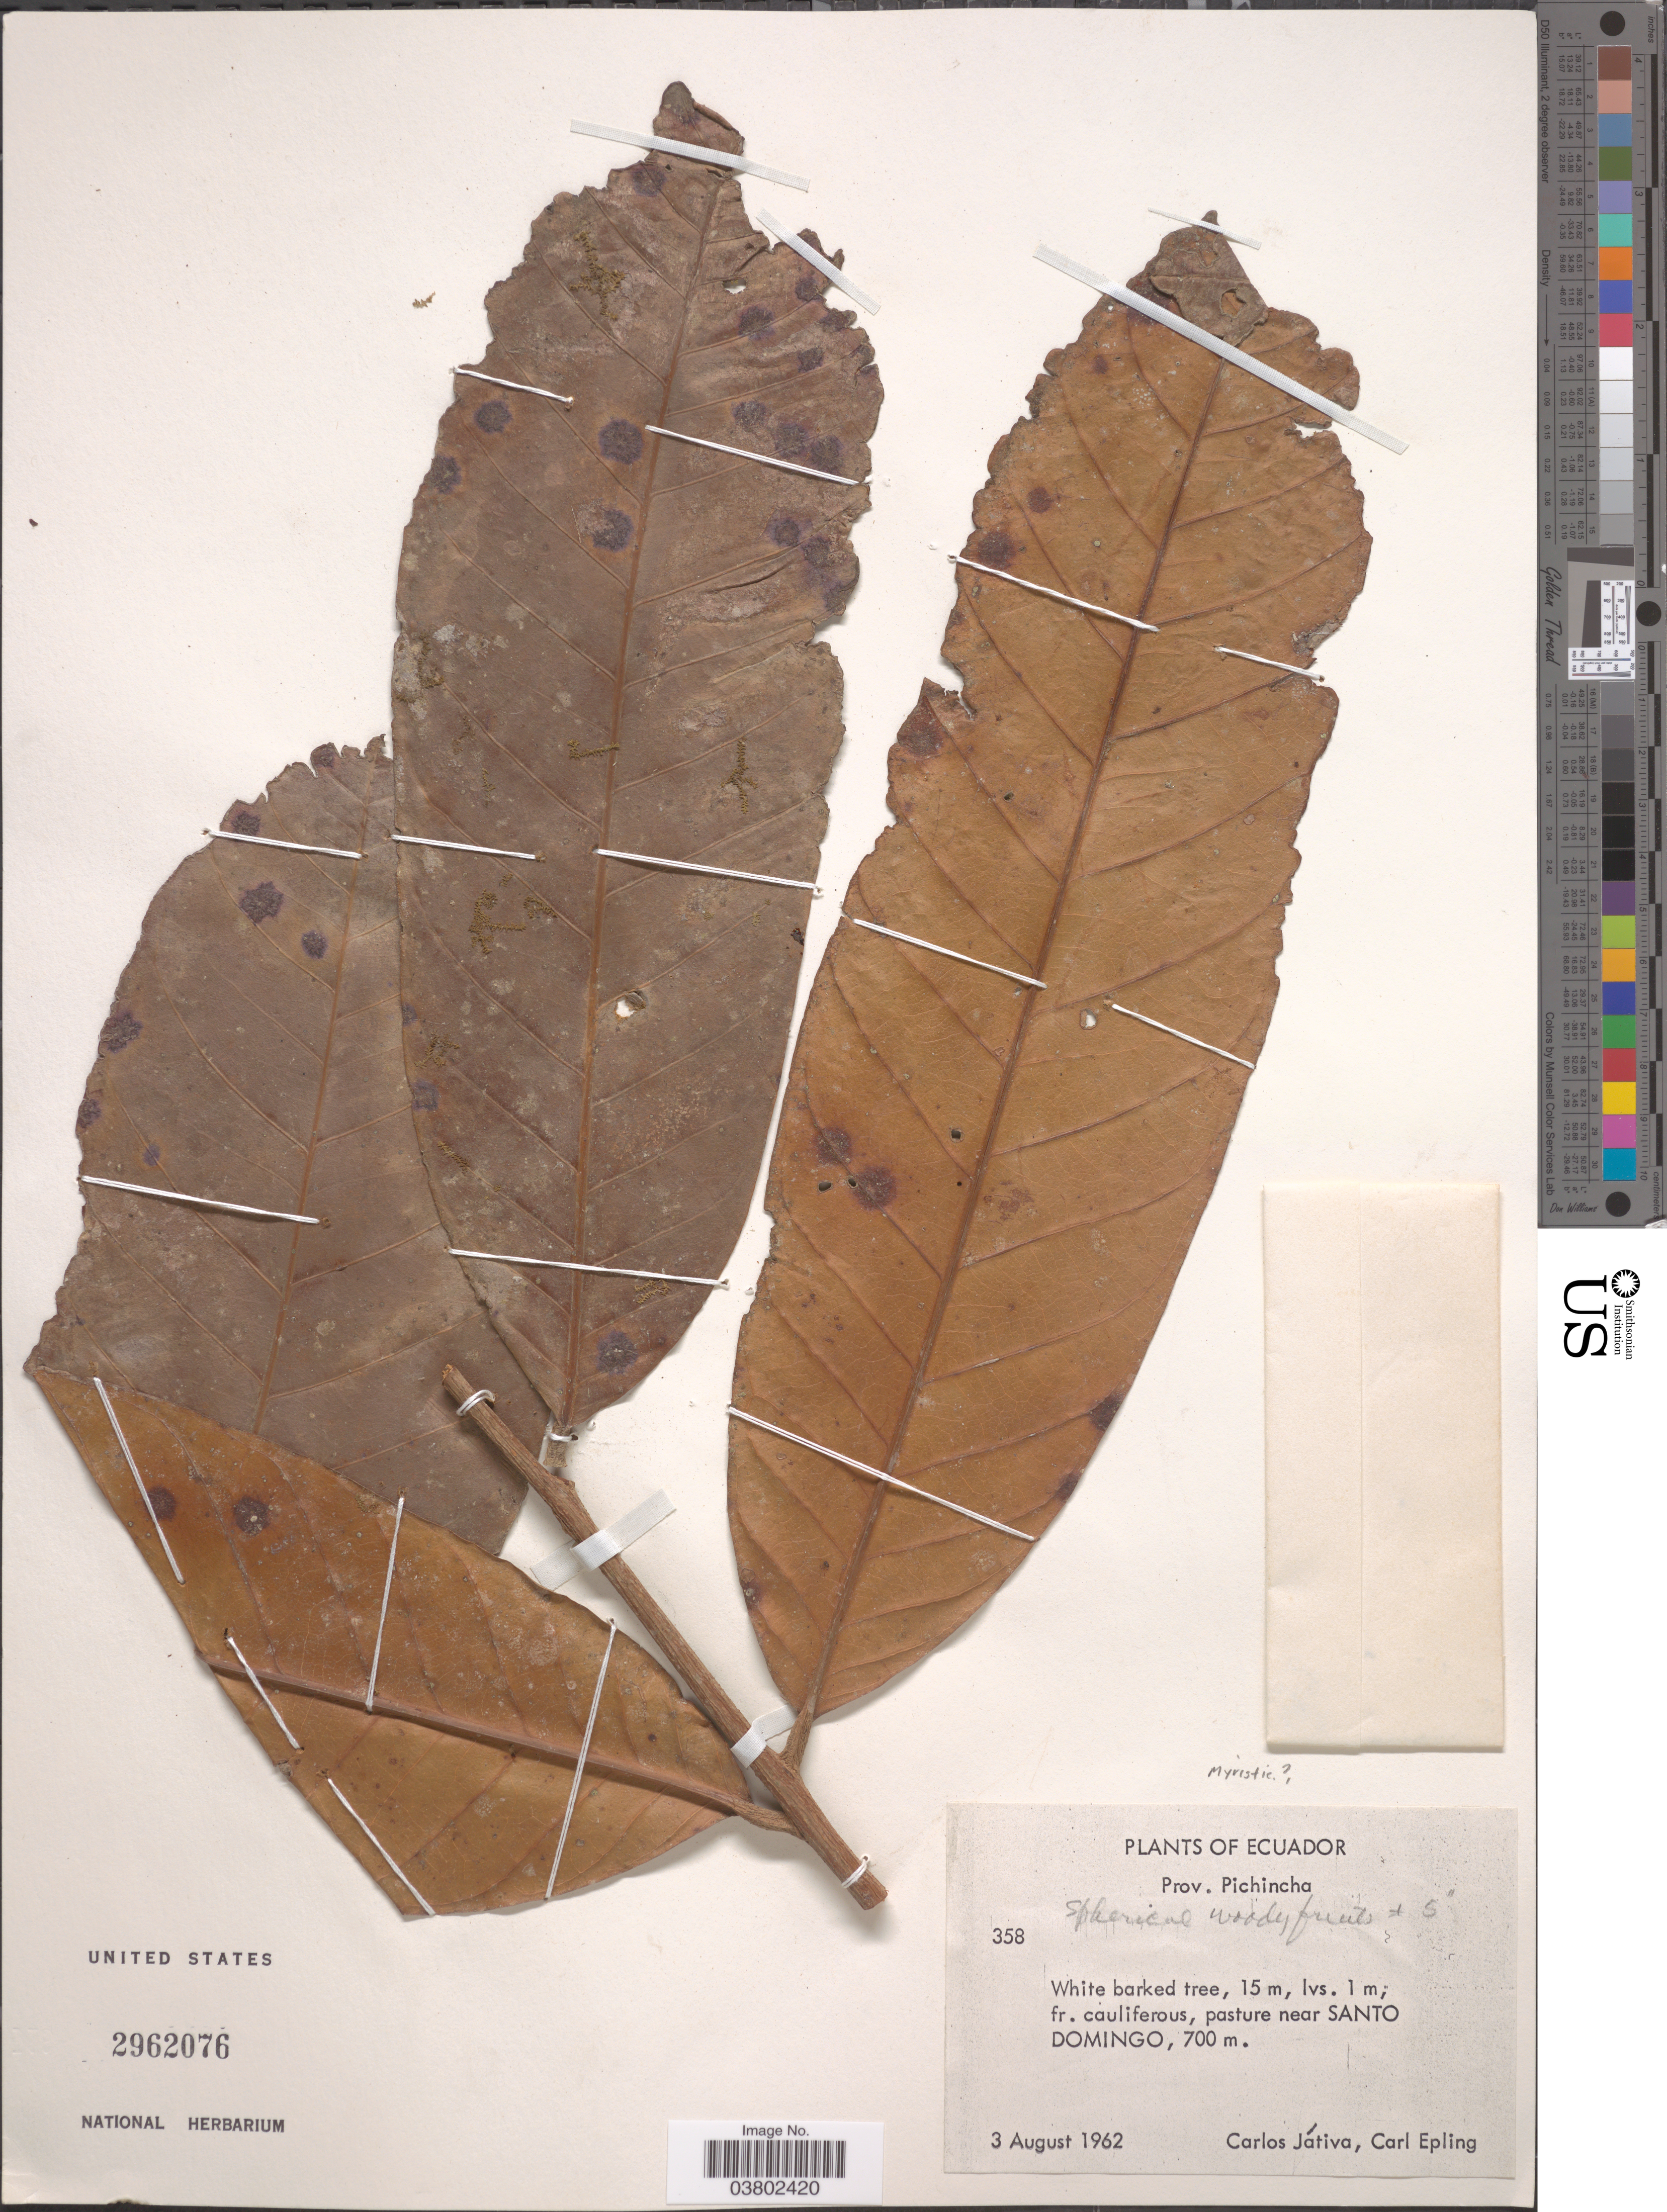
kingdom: Plantae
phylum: Tracheophyta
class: Magnoliopsida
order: Magnoliales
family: Myristicaceae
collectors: C. D. Játiva & C. C. Epling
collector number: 358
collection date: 1962-08-03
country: Ecuador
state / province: Pichincha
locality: Pasture near Santo Domingo.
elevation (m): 700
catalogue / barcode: US 2962076